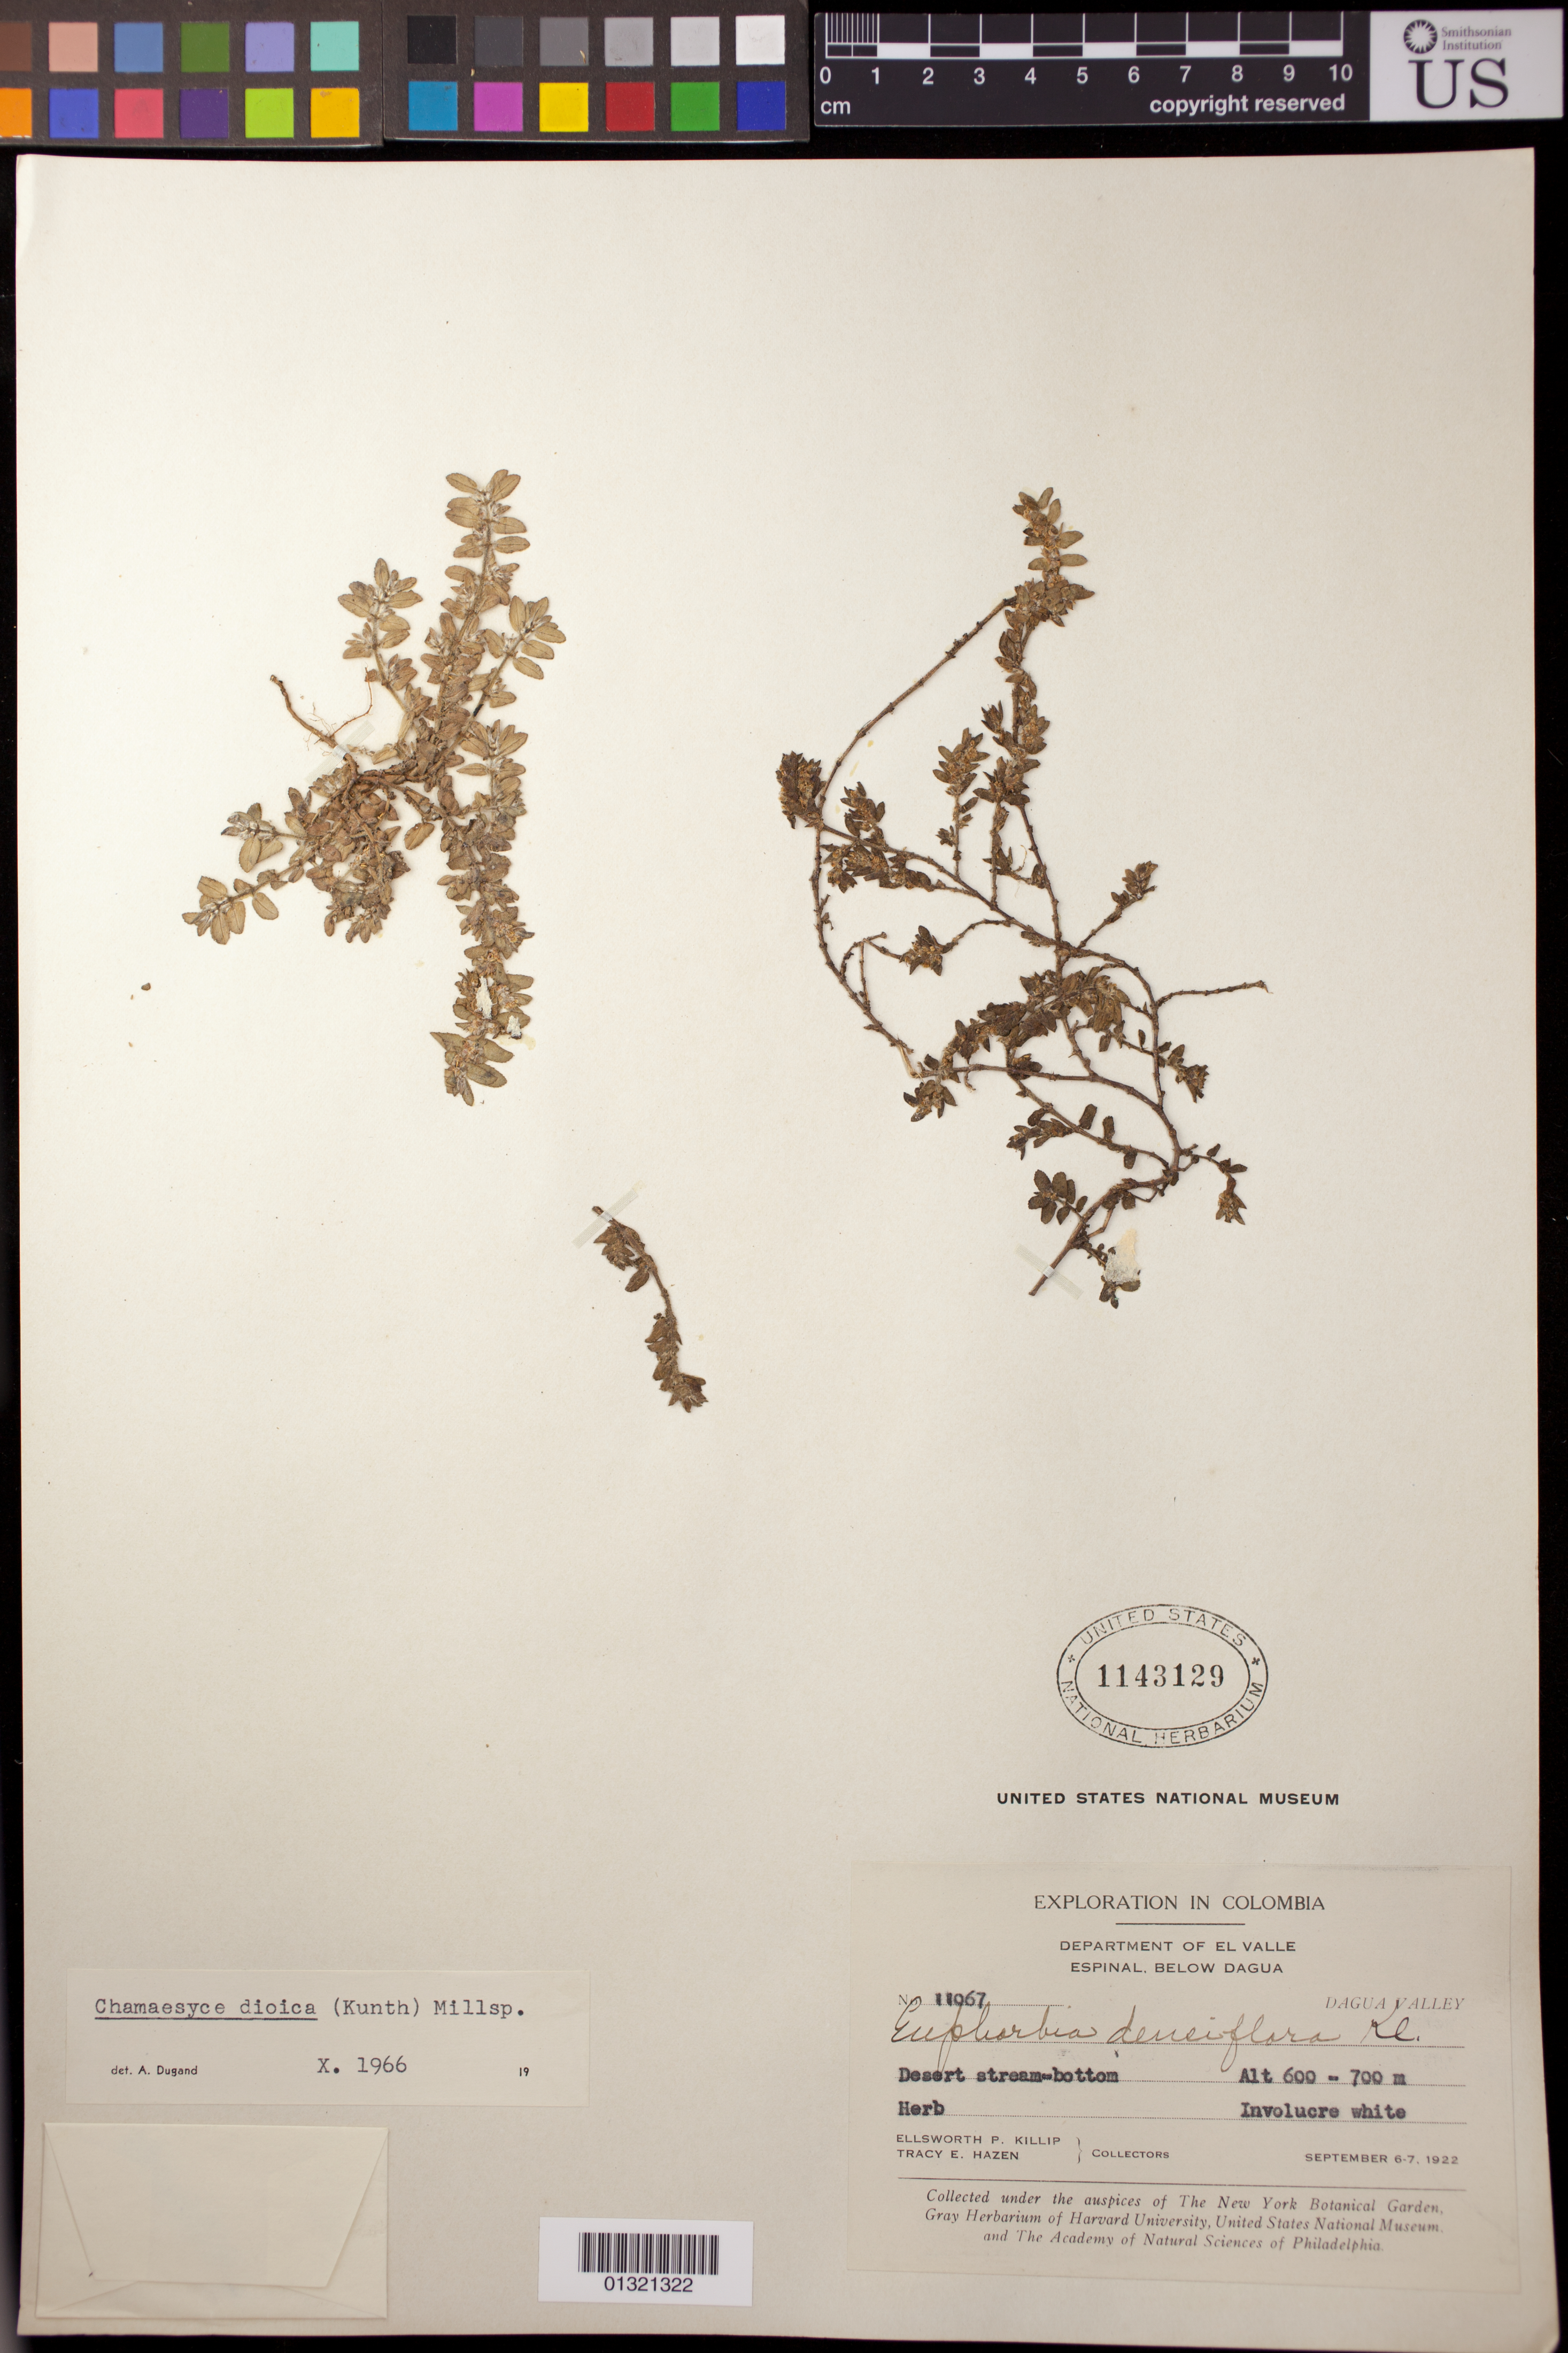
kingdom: Plantae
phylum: Tracheophyta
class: Magnoliopsida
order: Malpighiales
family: Euphorbiaceae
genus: Euphorbia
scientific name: Euphorbia dioeca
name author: Kunth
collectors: E. P. Killip & T. E. Hazen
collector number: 11067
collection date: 1922-09-06/1922-09-07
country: Colombia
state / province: Valle del Cauca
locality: Department of El Valle, Espinal. Below Dagua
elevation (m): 600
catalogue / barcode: US 1143129